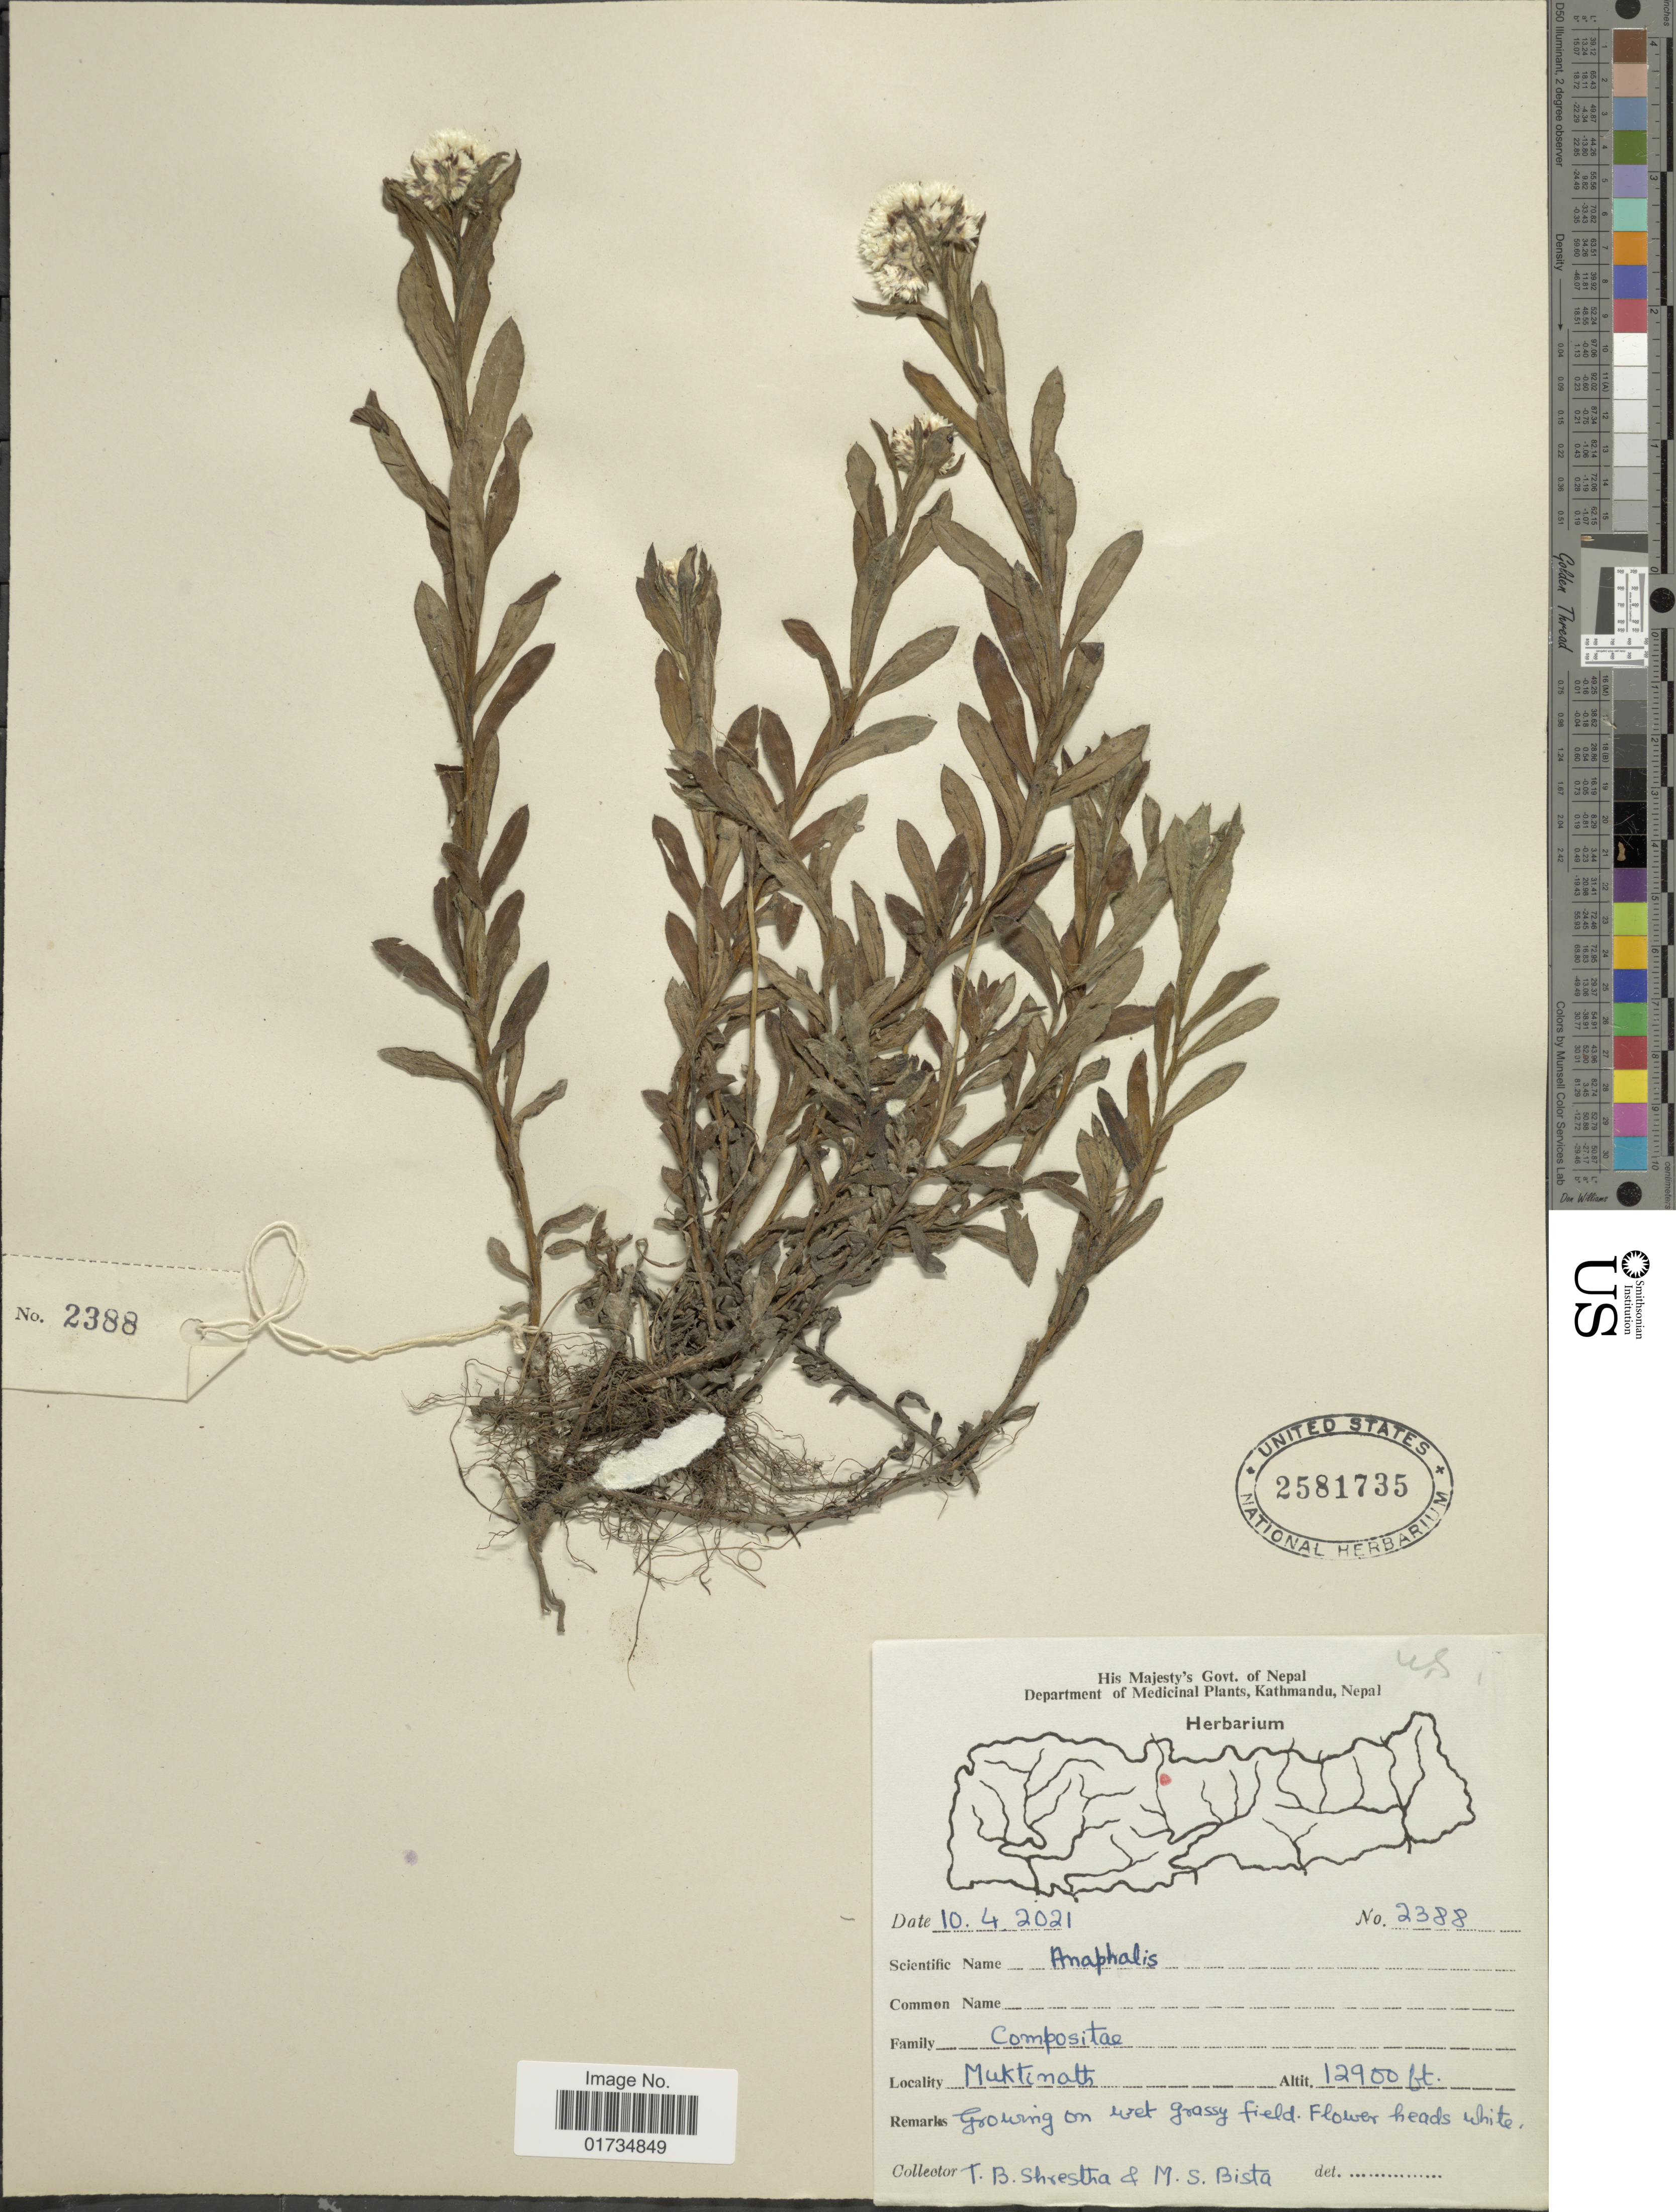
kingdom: Plantae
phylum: Tracheophyta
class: Magnoliopsida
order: Asterales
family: Asteraceae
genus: Anaphalis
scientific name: Anaphalis virens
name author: C.C. Chang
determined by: Chen, Y. S.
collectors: T. B. Shrestha & M. Bista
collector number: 2388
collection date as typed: Transcribed d/m/y: 10/4/2021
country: Nepal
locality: Kathmandu Nepal. Muktinath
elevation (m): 3932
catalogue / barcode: US 2581735